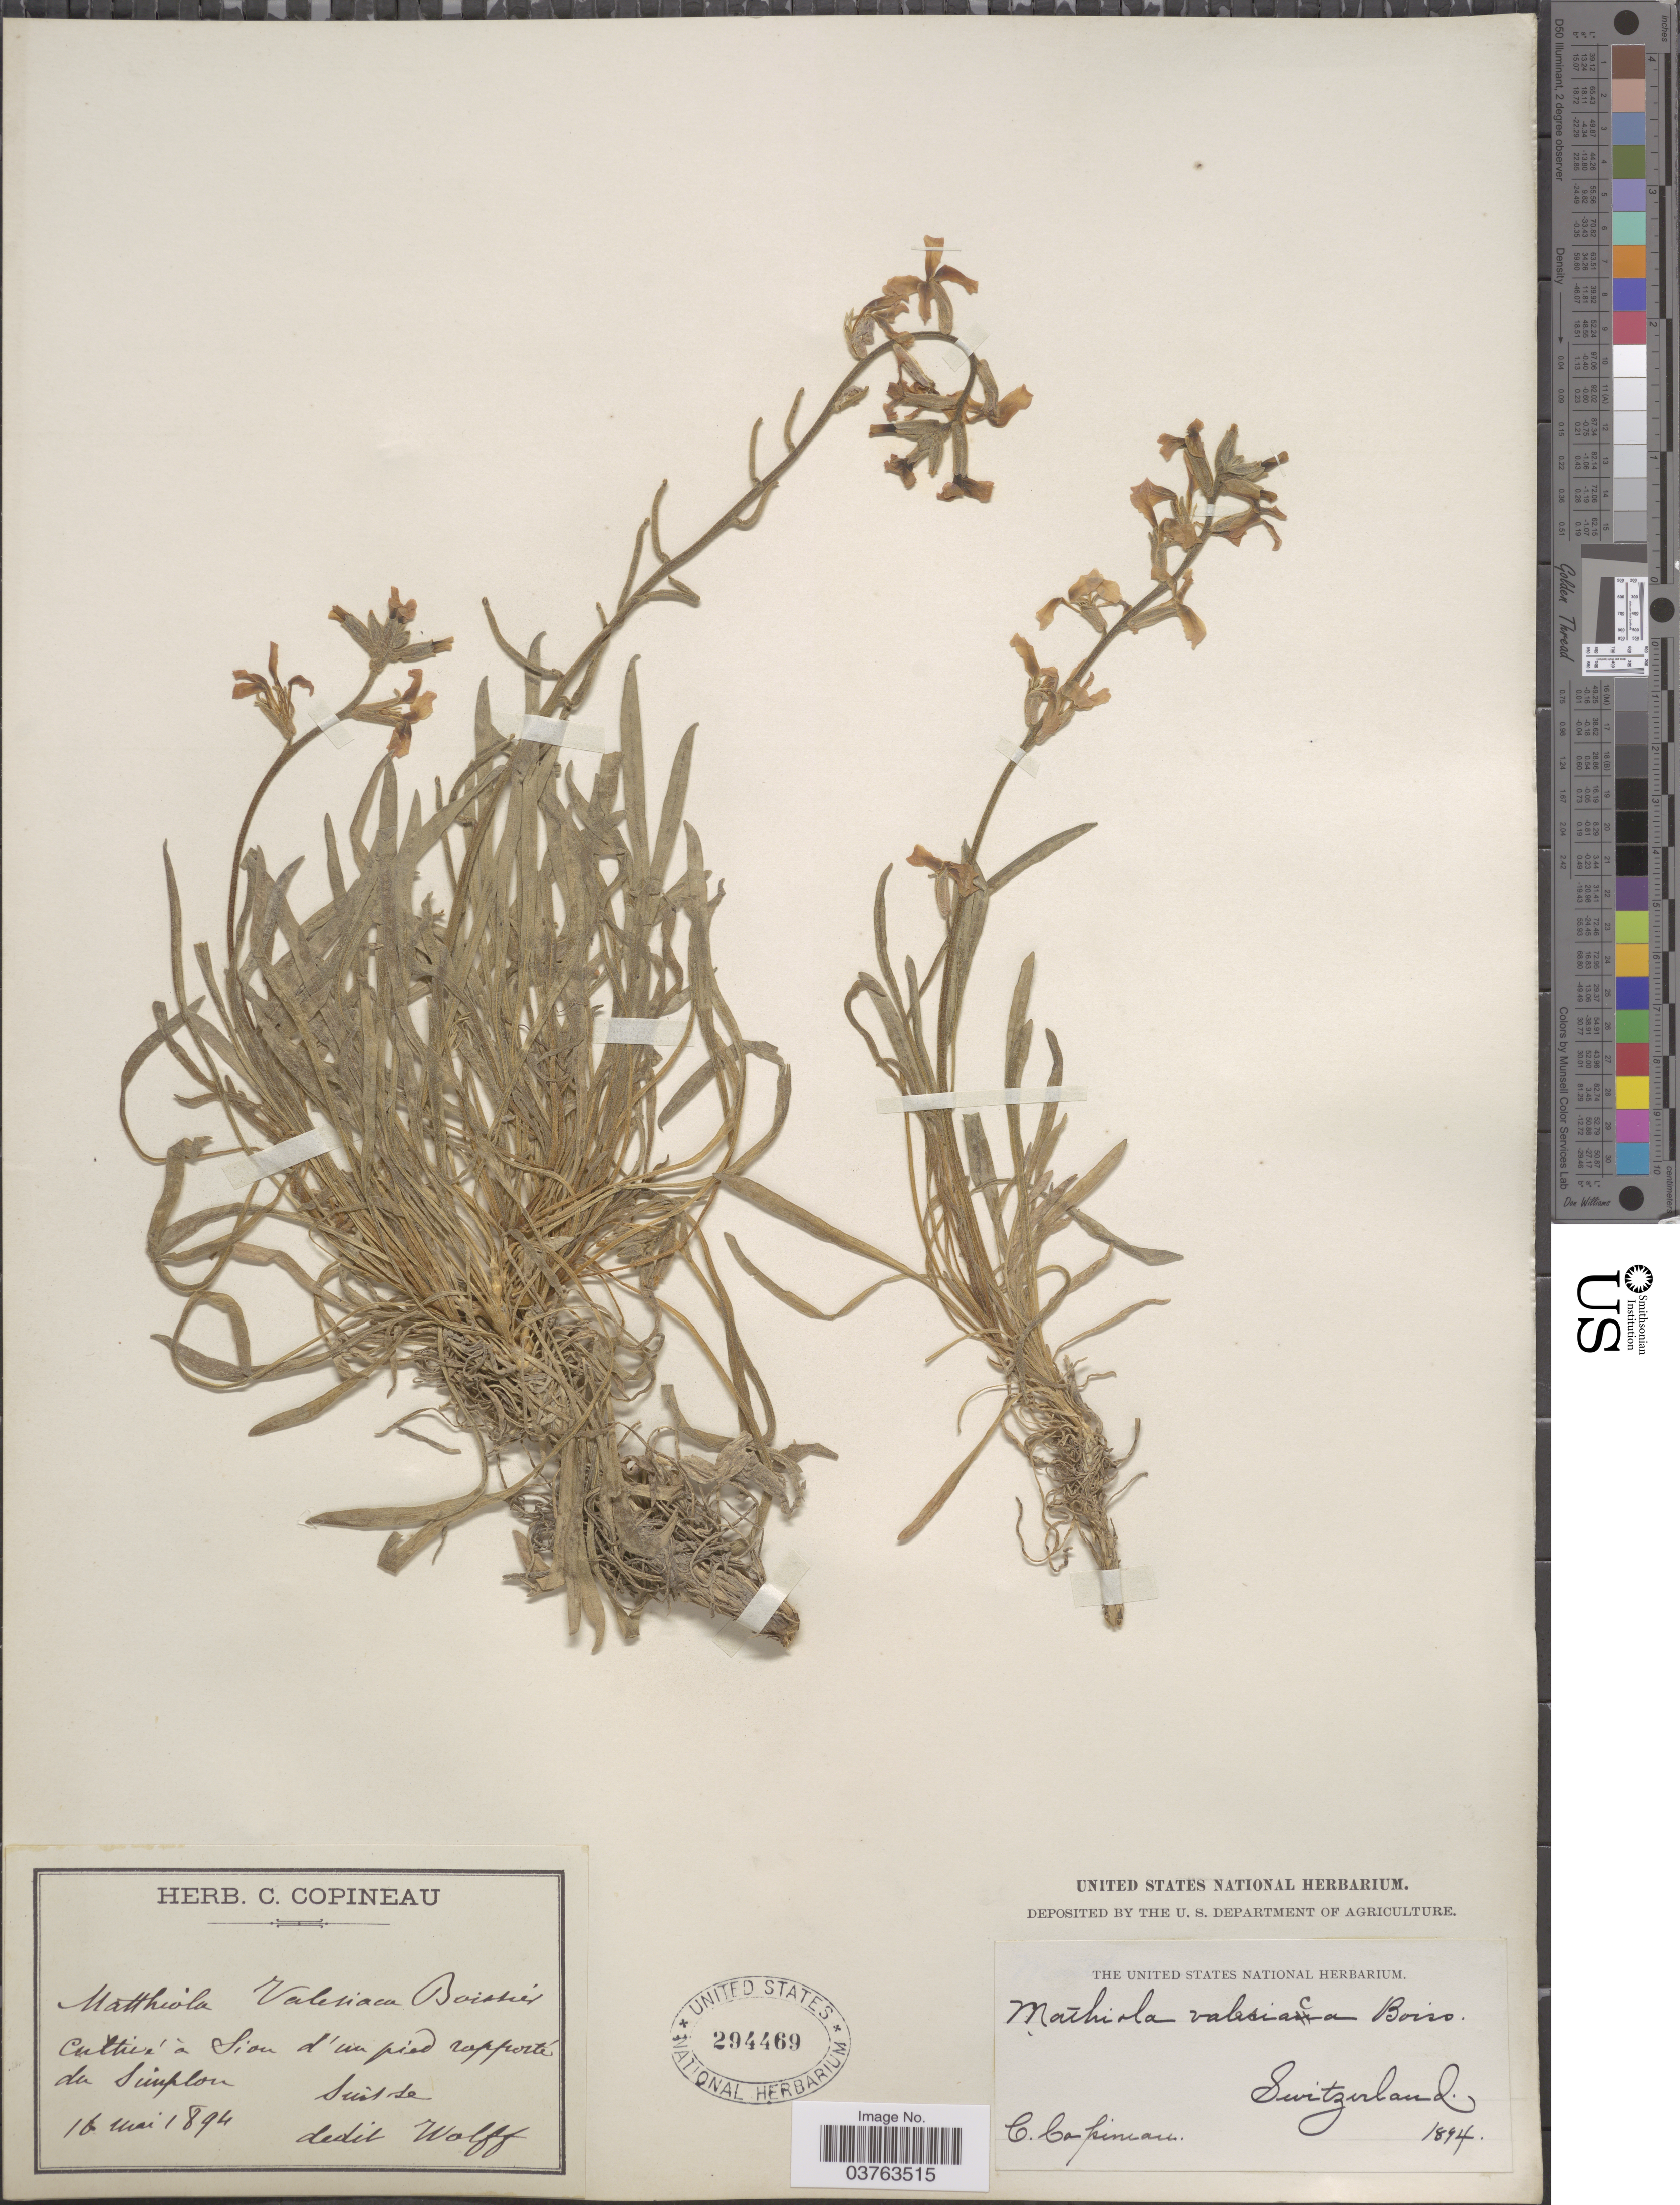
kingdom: Plantae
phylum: Tracheophyta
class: Magnoliopsida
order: Brassicales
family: Brassicaceae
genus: Matthiola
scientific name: Matthiola valesiaca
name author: Boiss.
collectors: ex herb. C. Copineau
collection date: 1894-05-16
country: Switzerland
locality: Cultivé á Sion d'un pied rapporté du Simpson. Suisse.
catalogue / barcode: US 294469